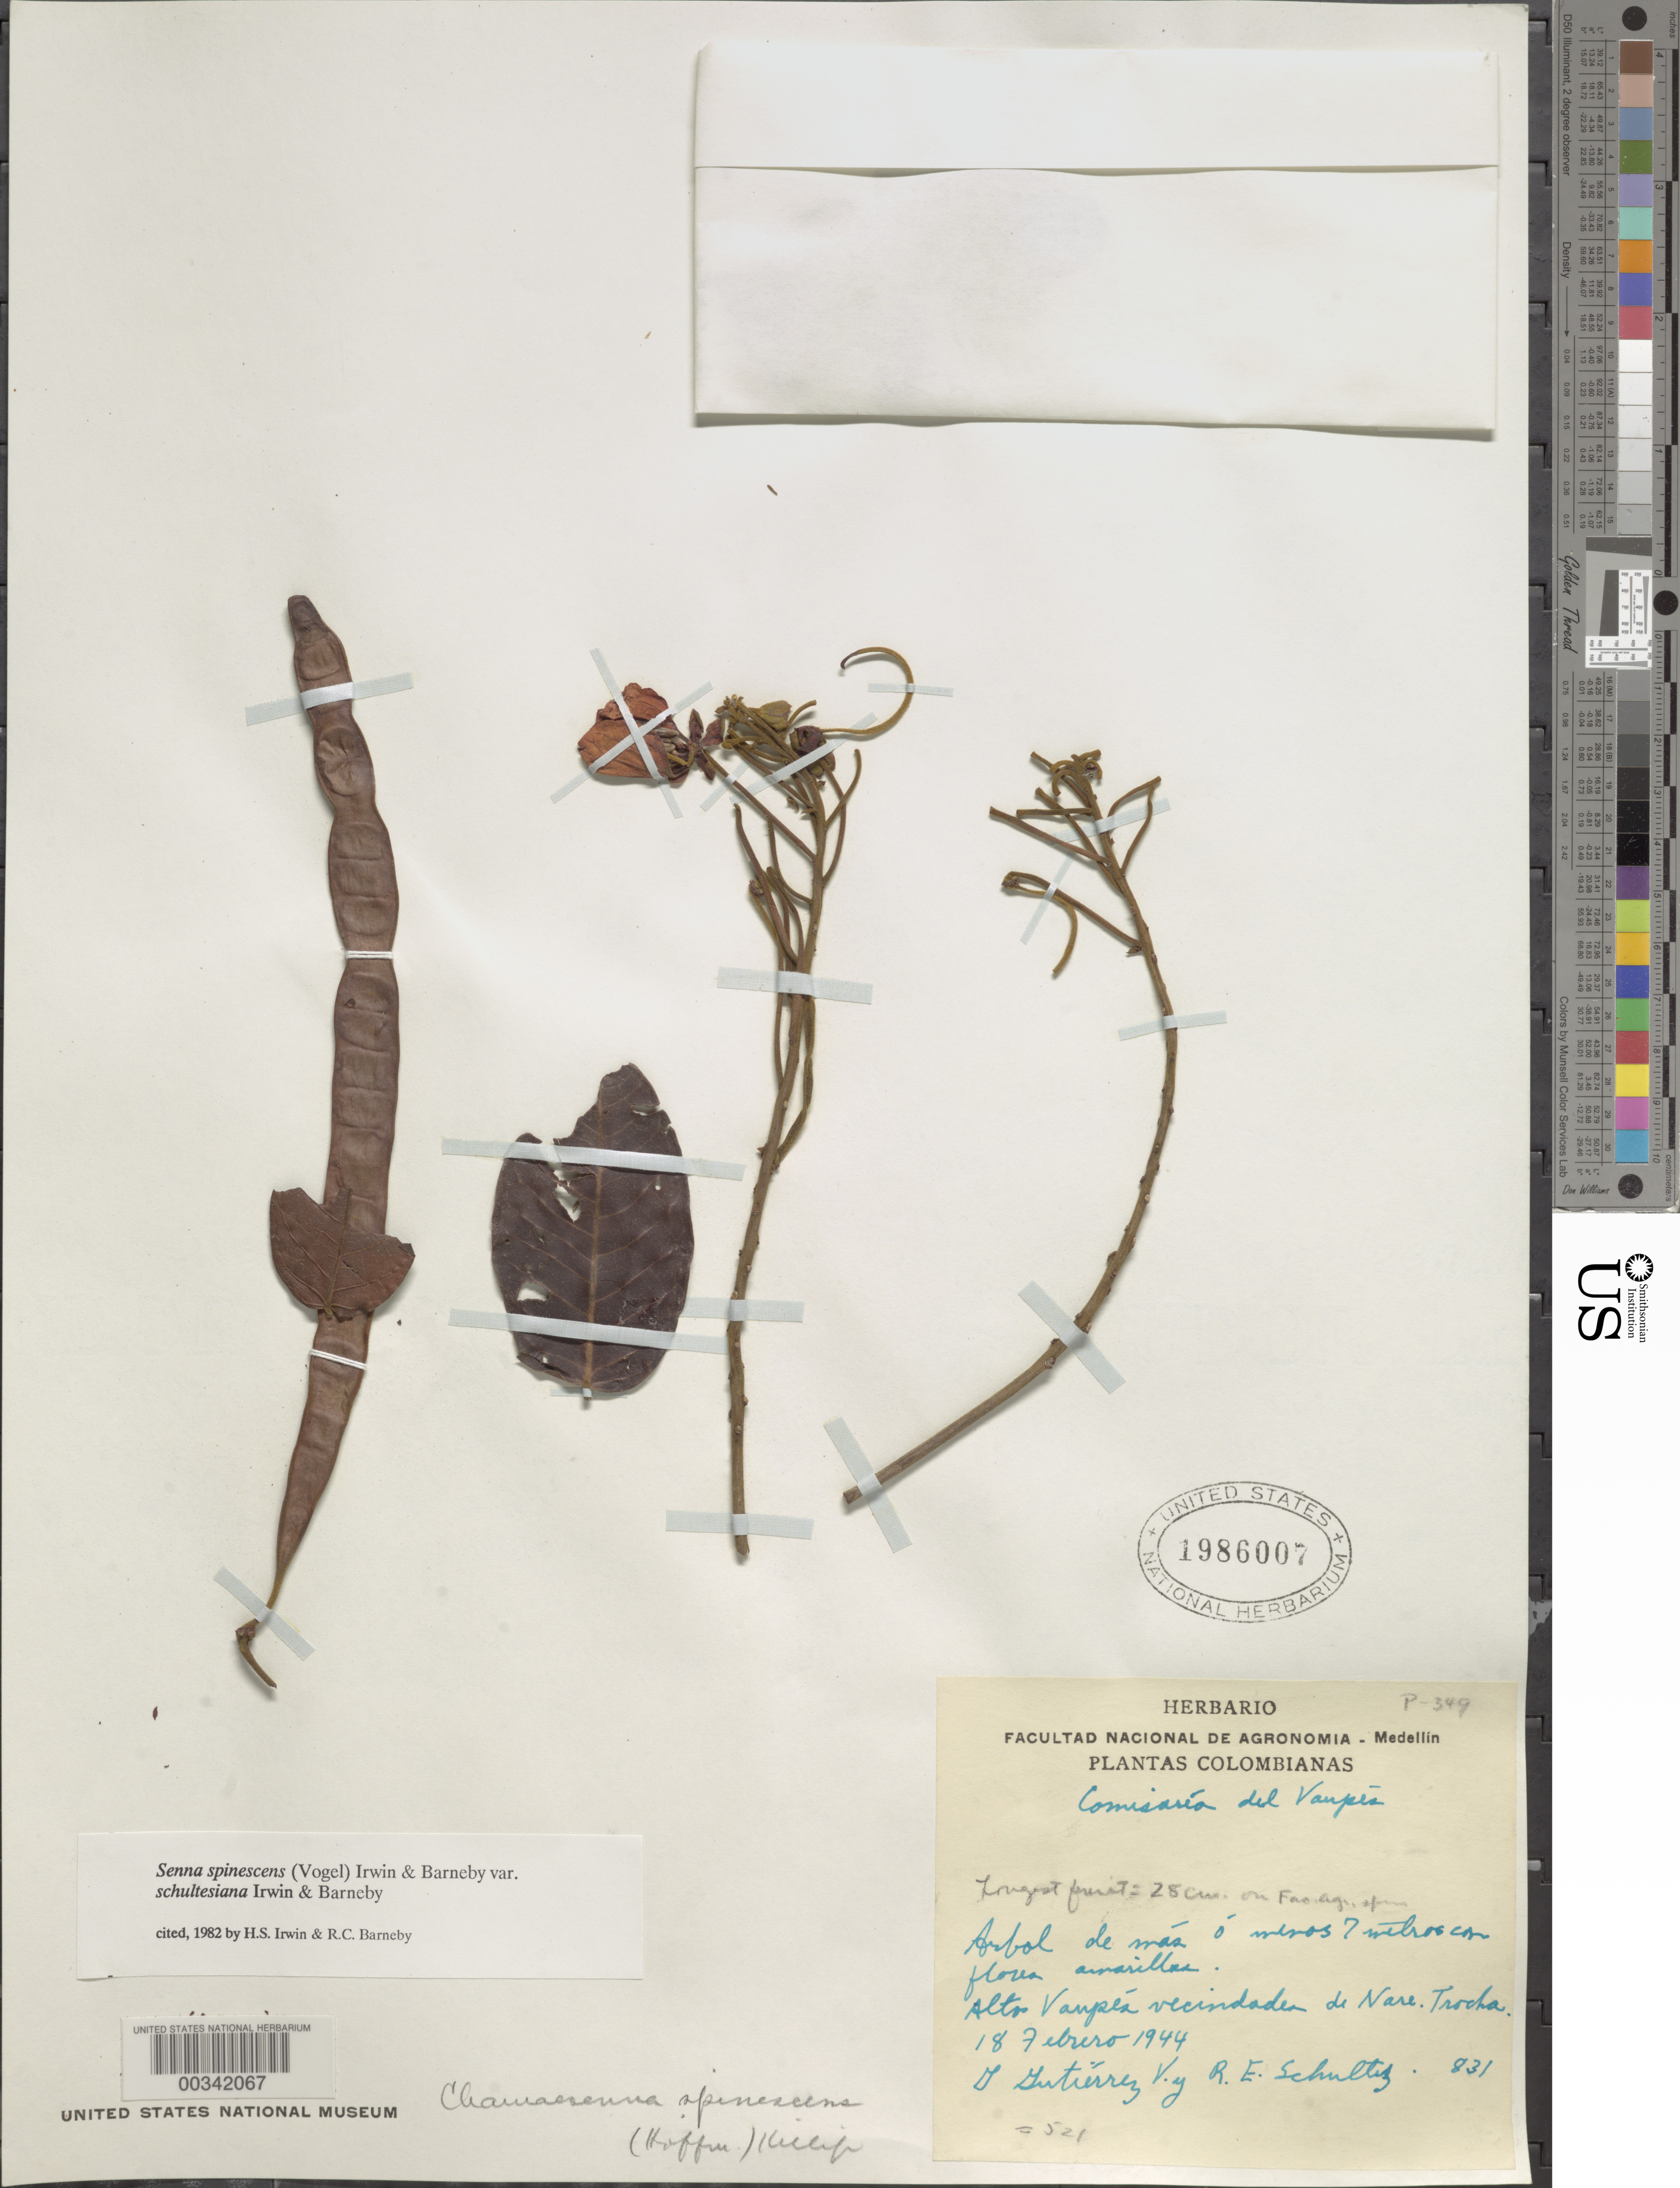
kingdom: Plantae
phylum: Tracheophyta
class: Magnoliopsida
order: Fabales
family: Fabaceae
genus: Senna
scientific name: Senna spinescens var. schultesiana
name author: H.S. Irwin & Barneby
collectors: G. Gutiérrez V. & R. E. Schultes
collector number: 831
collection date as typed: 18 Feb 1944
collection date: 1944-02-18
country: Colombia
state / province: Vaupés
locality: Alto Vaupes vecindades de nare Trocha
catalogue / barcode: US 1986007